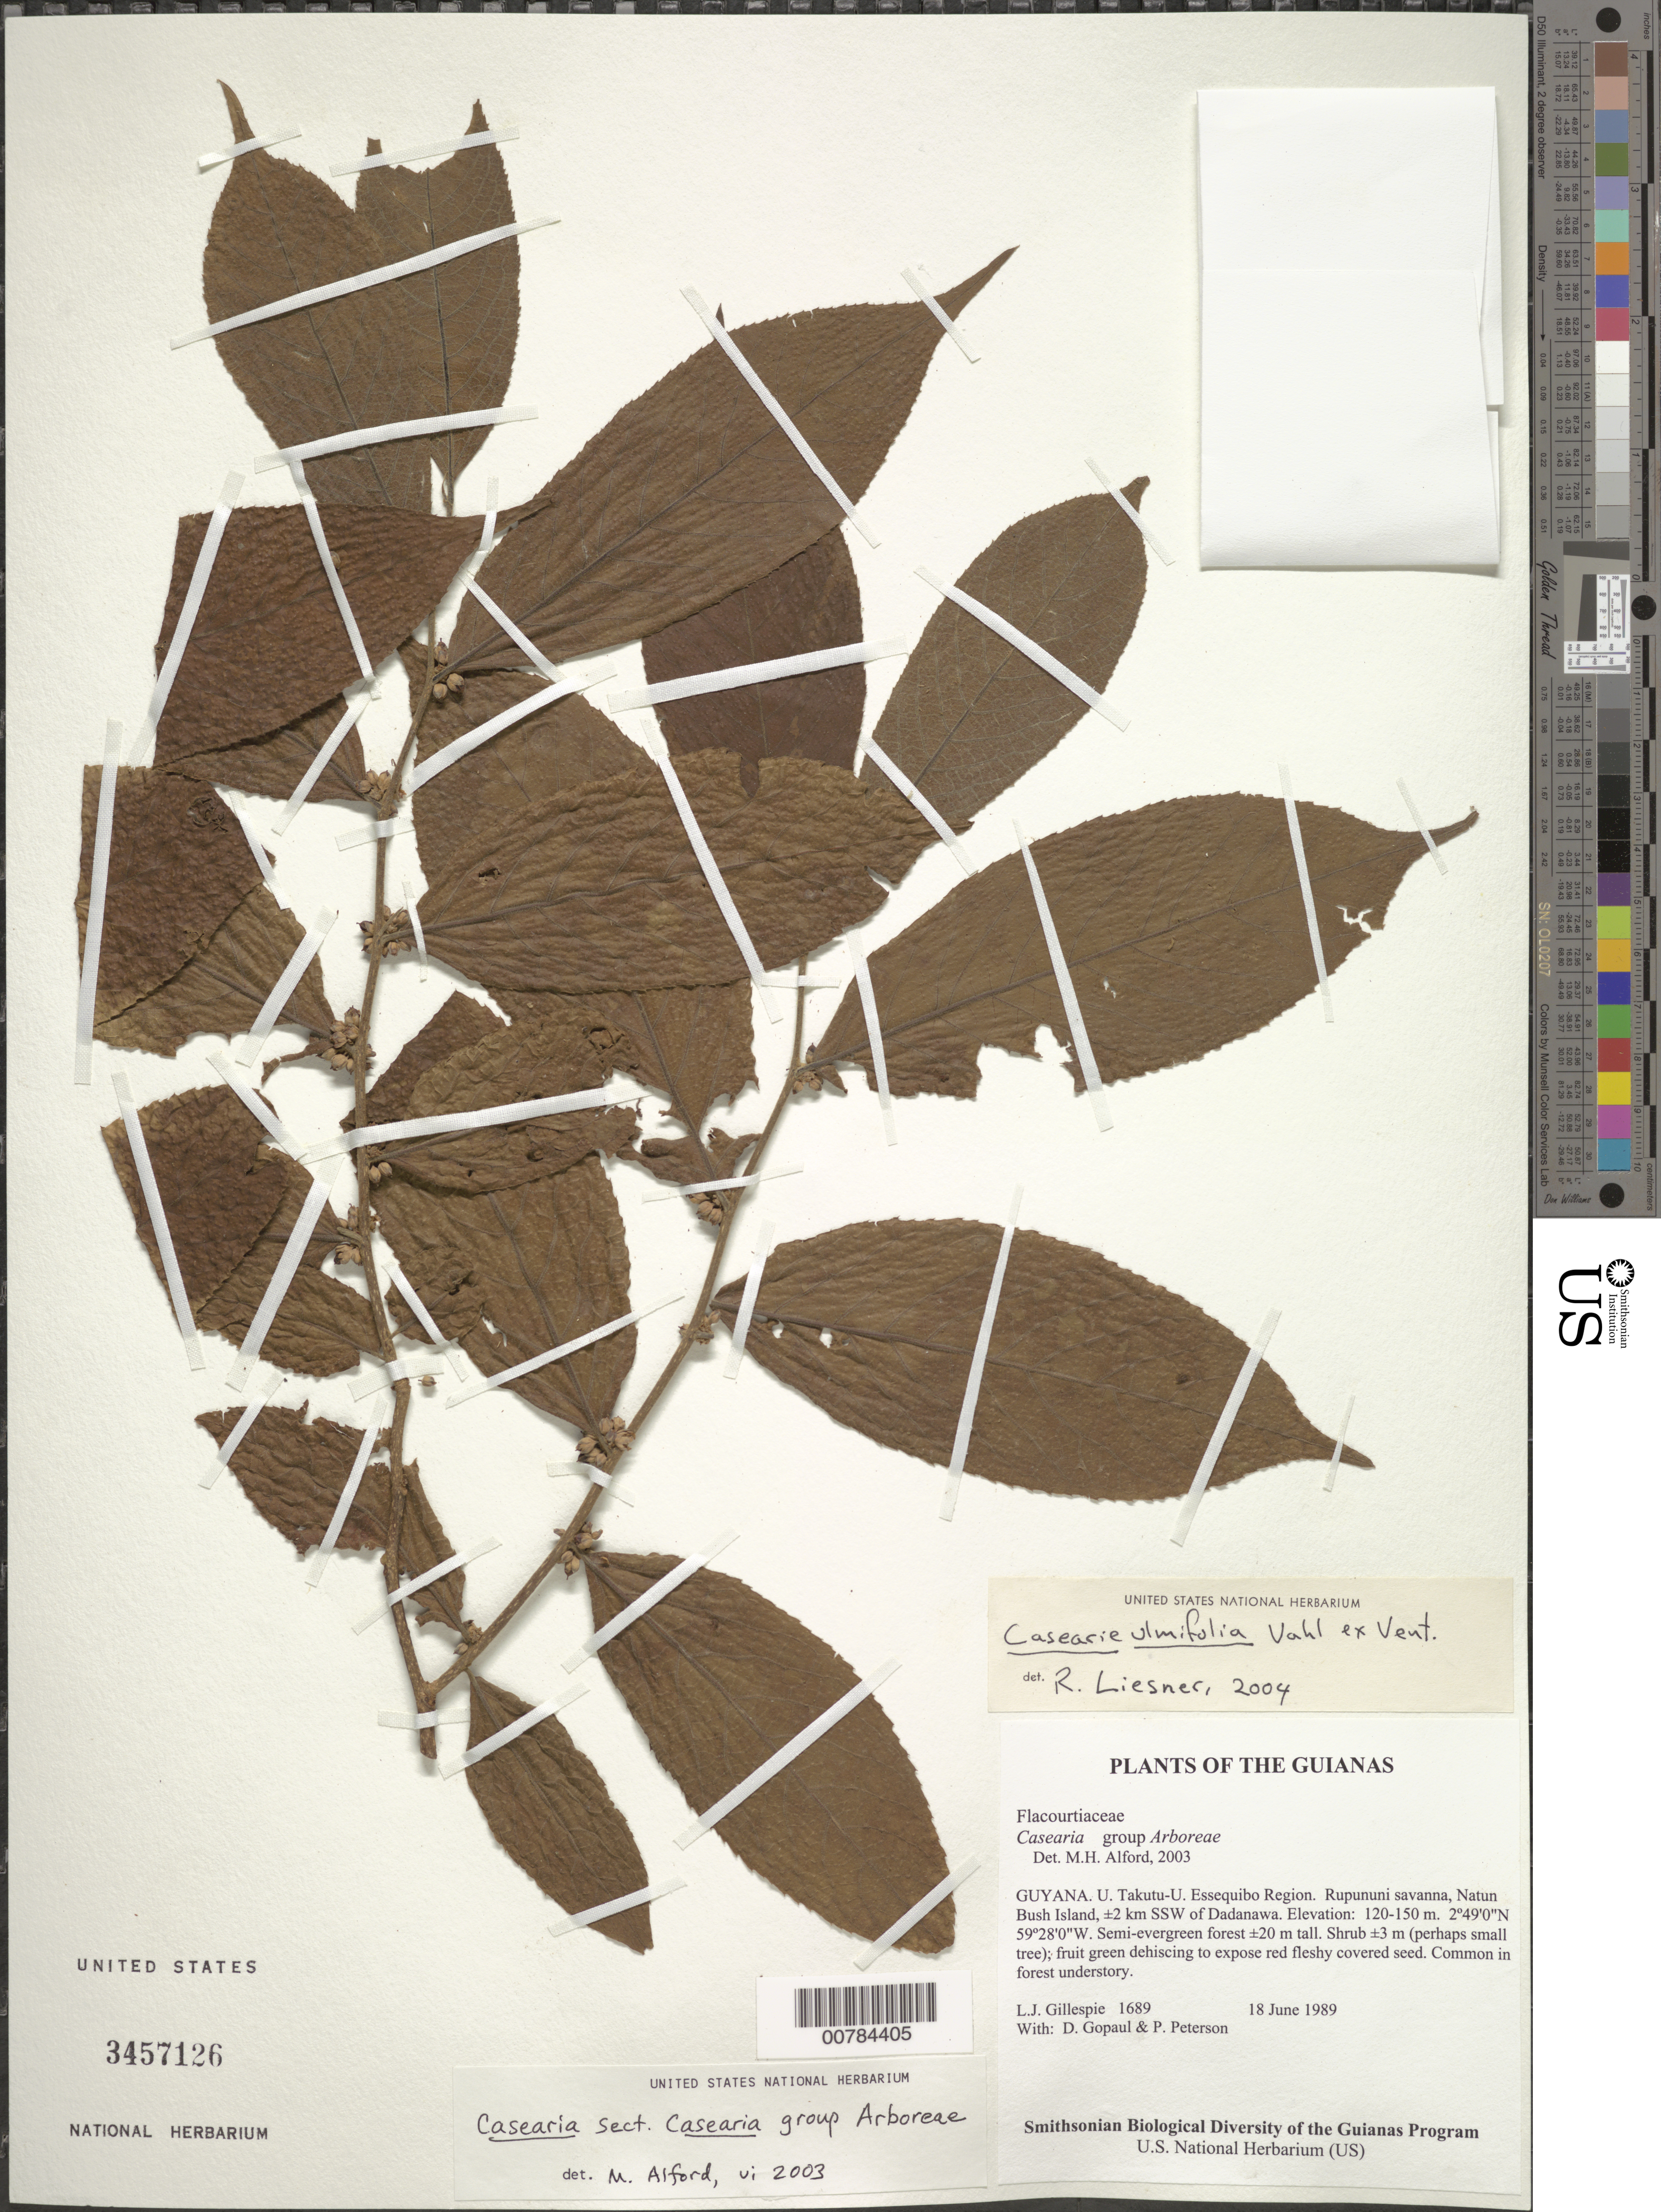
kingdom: Plantae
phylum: Tracheophyta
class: Magnoliopsida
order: Malpighiales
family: Salicaceae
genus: Casearia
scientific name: Casearia ulmifolia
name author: Vahl ex Vent.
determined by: Liesner, R. L.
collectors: L. J. Gillespie, D. Gopaul & P. M. Peterson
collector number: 1689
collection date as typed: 18 June 1989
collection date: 1989-06-18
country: Guyana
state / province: U. Takutu-U. Essequibo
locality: Rupununi savanna, Natun Bush Island, ±2 km SSW of Dadanawa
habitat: Semi-evergreen forest ±20 m tall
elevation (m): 120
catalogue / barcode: US 3457126